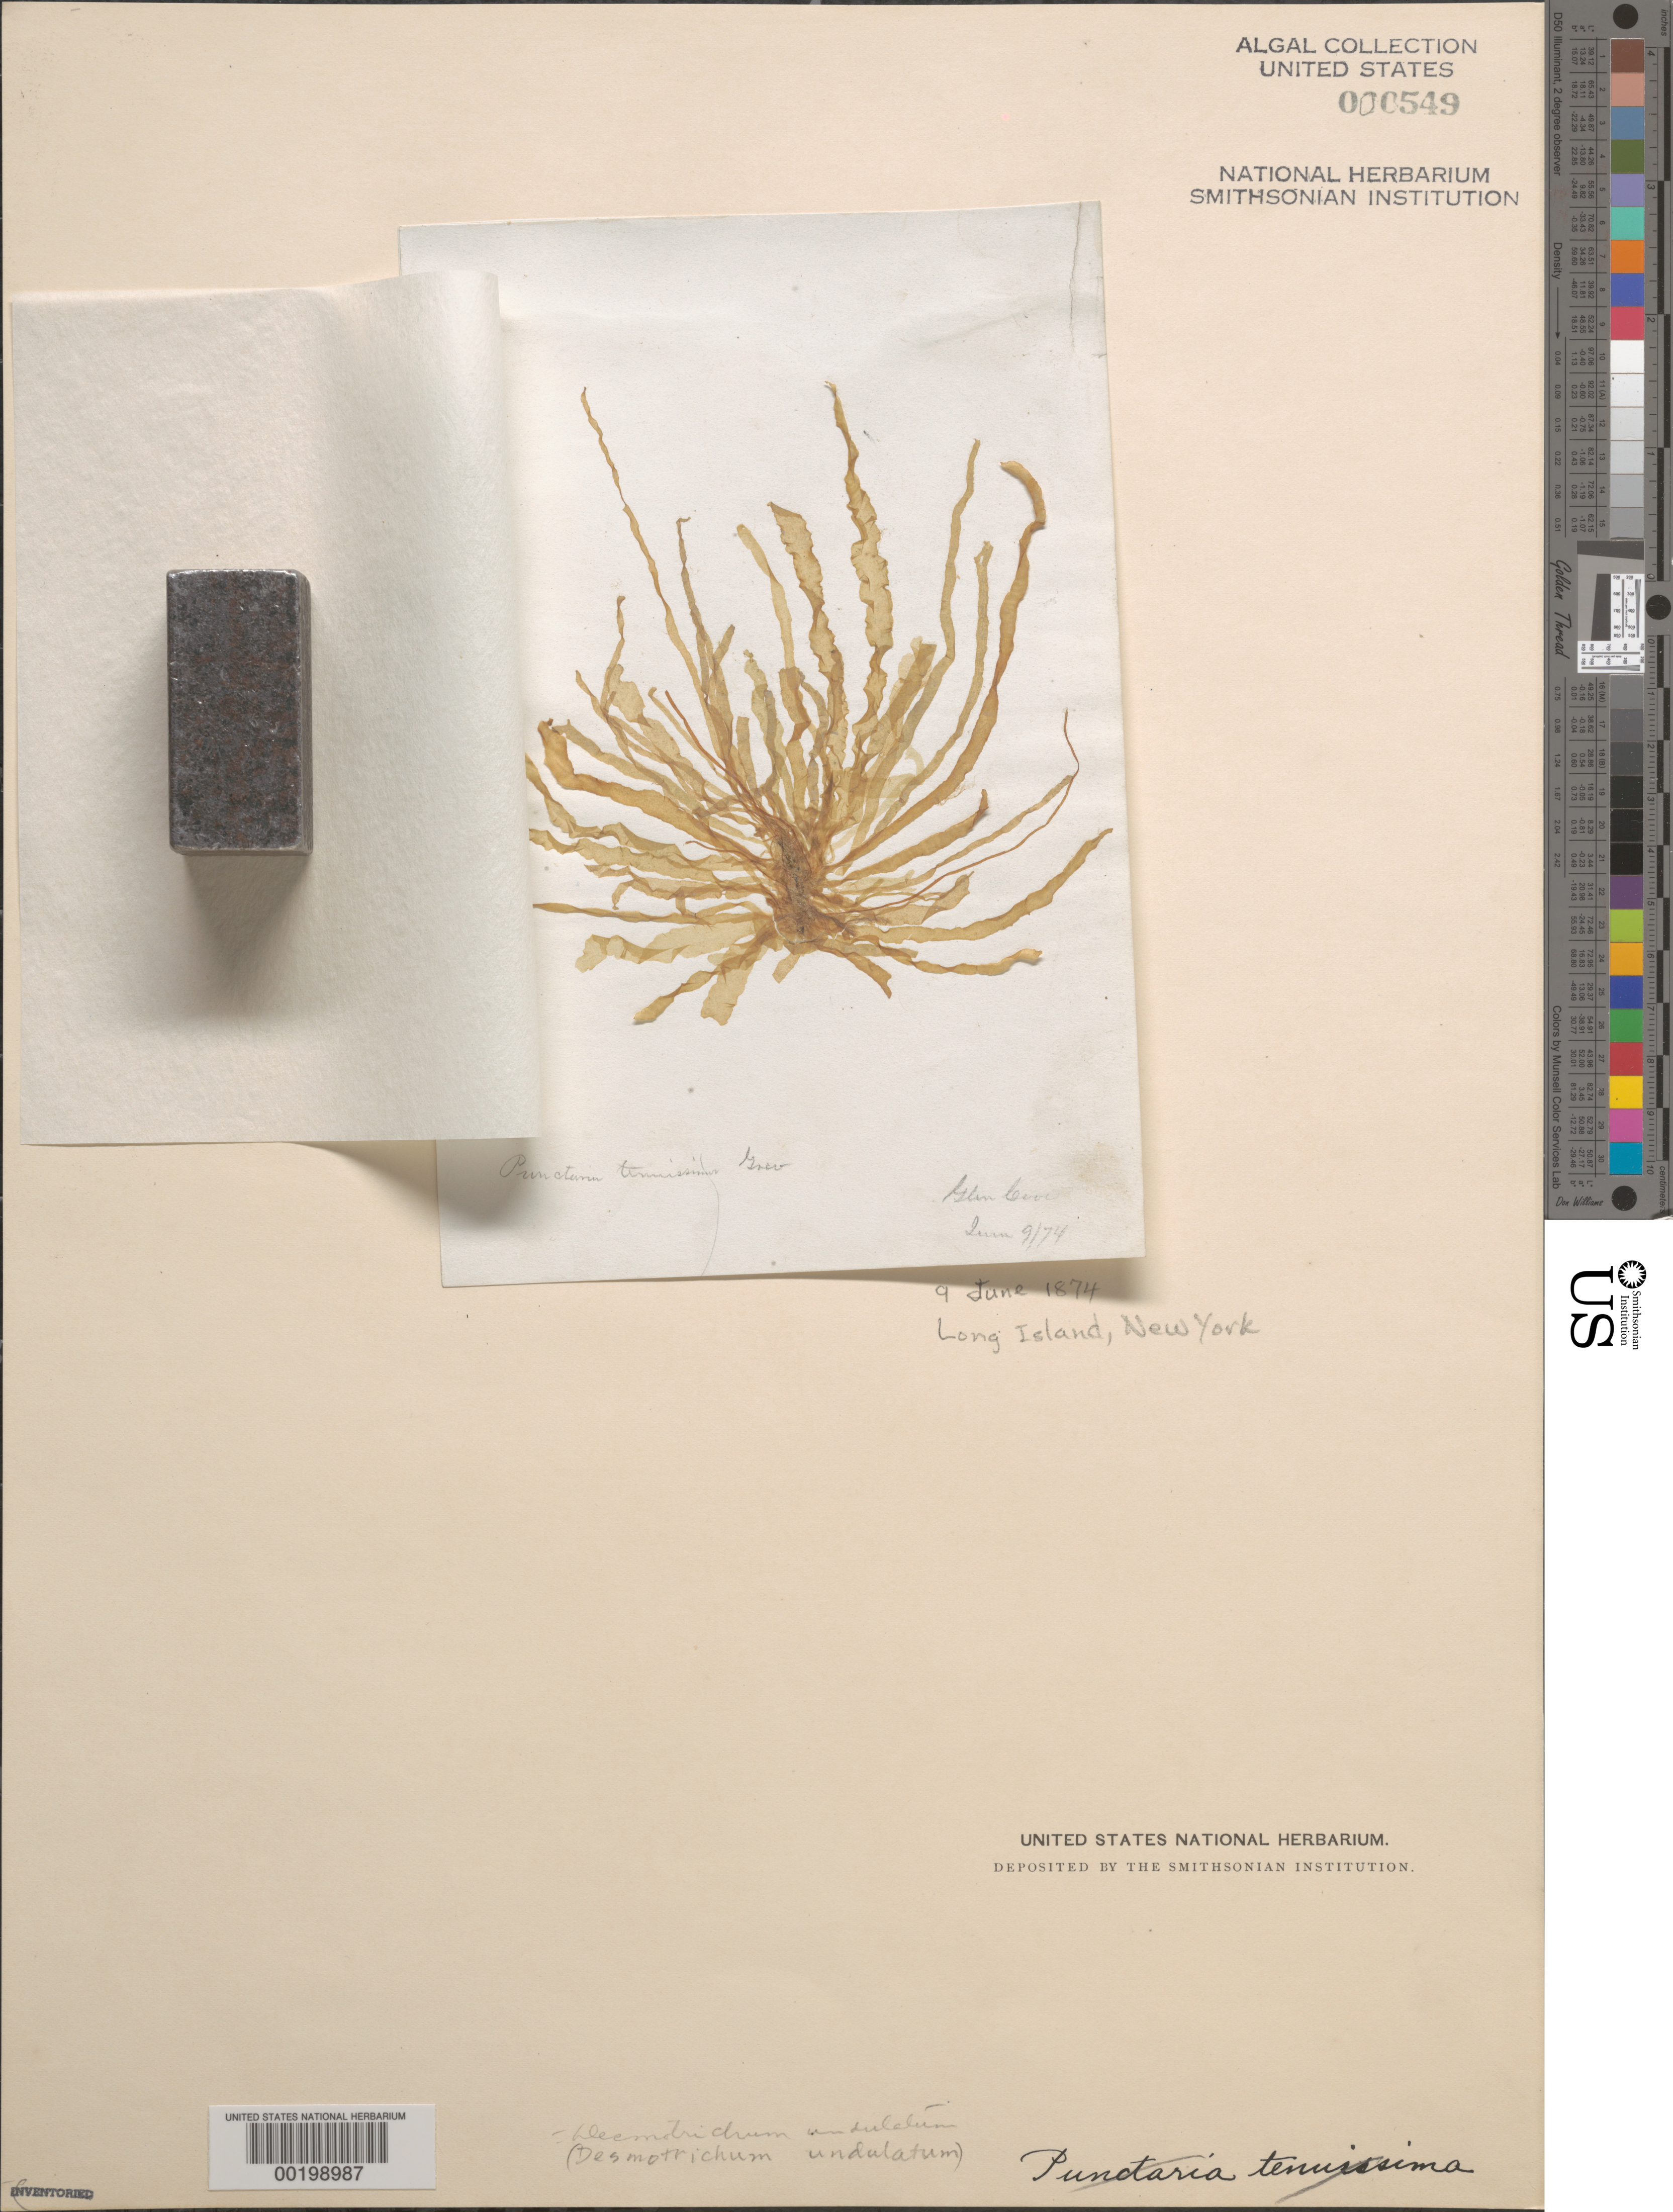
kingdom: Chromista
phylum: Ochrophyta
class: Phaeophyceae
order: Ectocarpales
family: Chordariaceae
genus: Punctaria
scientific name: Punctaria tenuissima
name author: (C. Agardh)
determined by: Algae name updating Project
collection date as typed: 09 Jun 1874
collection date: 1874-06-09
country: United States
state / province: New York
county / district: Nassau County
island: Long Island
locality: Glen Cove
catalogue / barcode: US 549